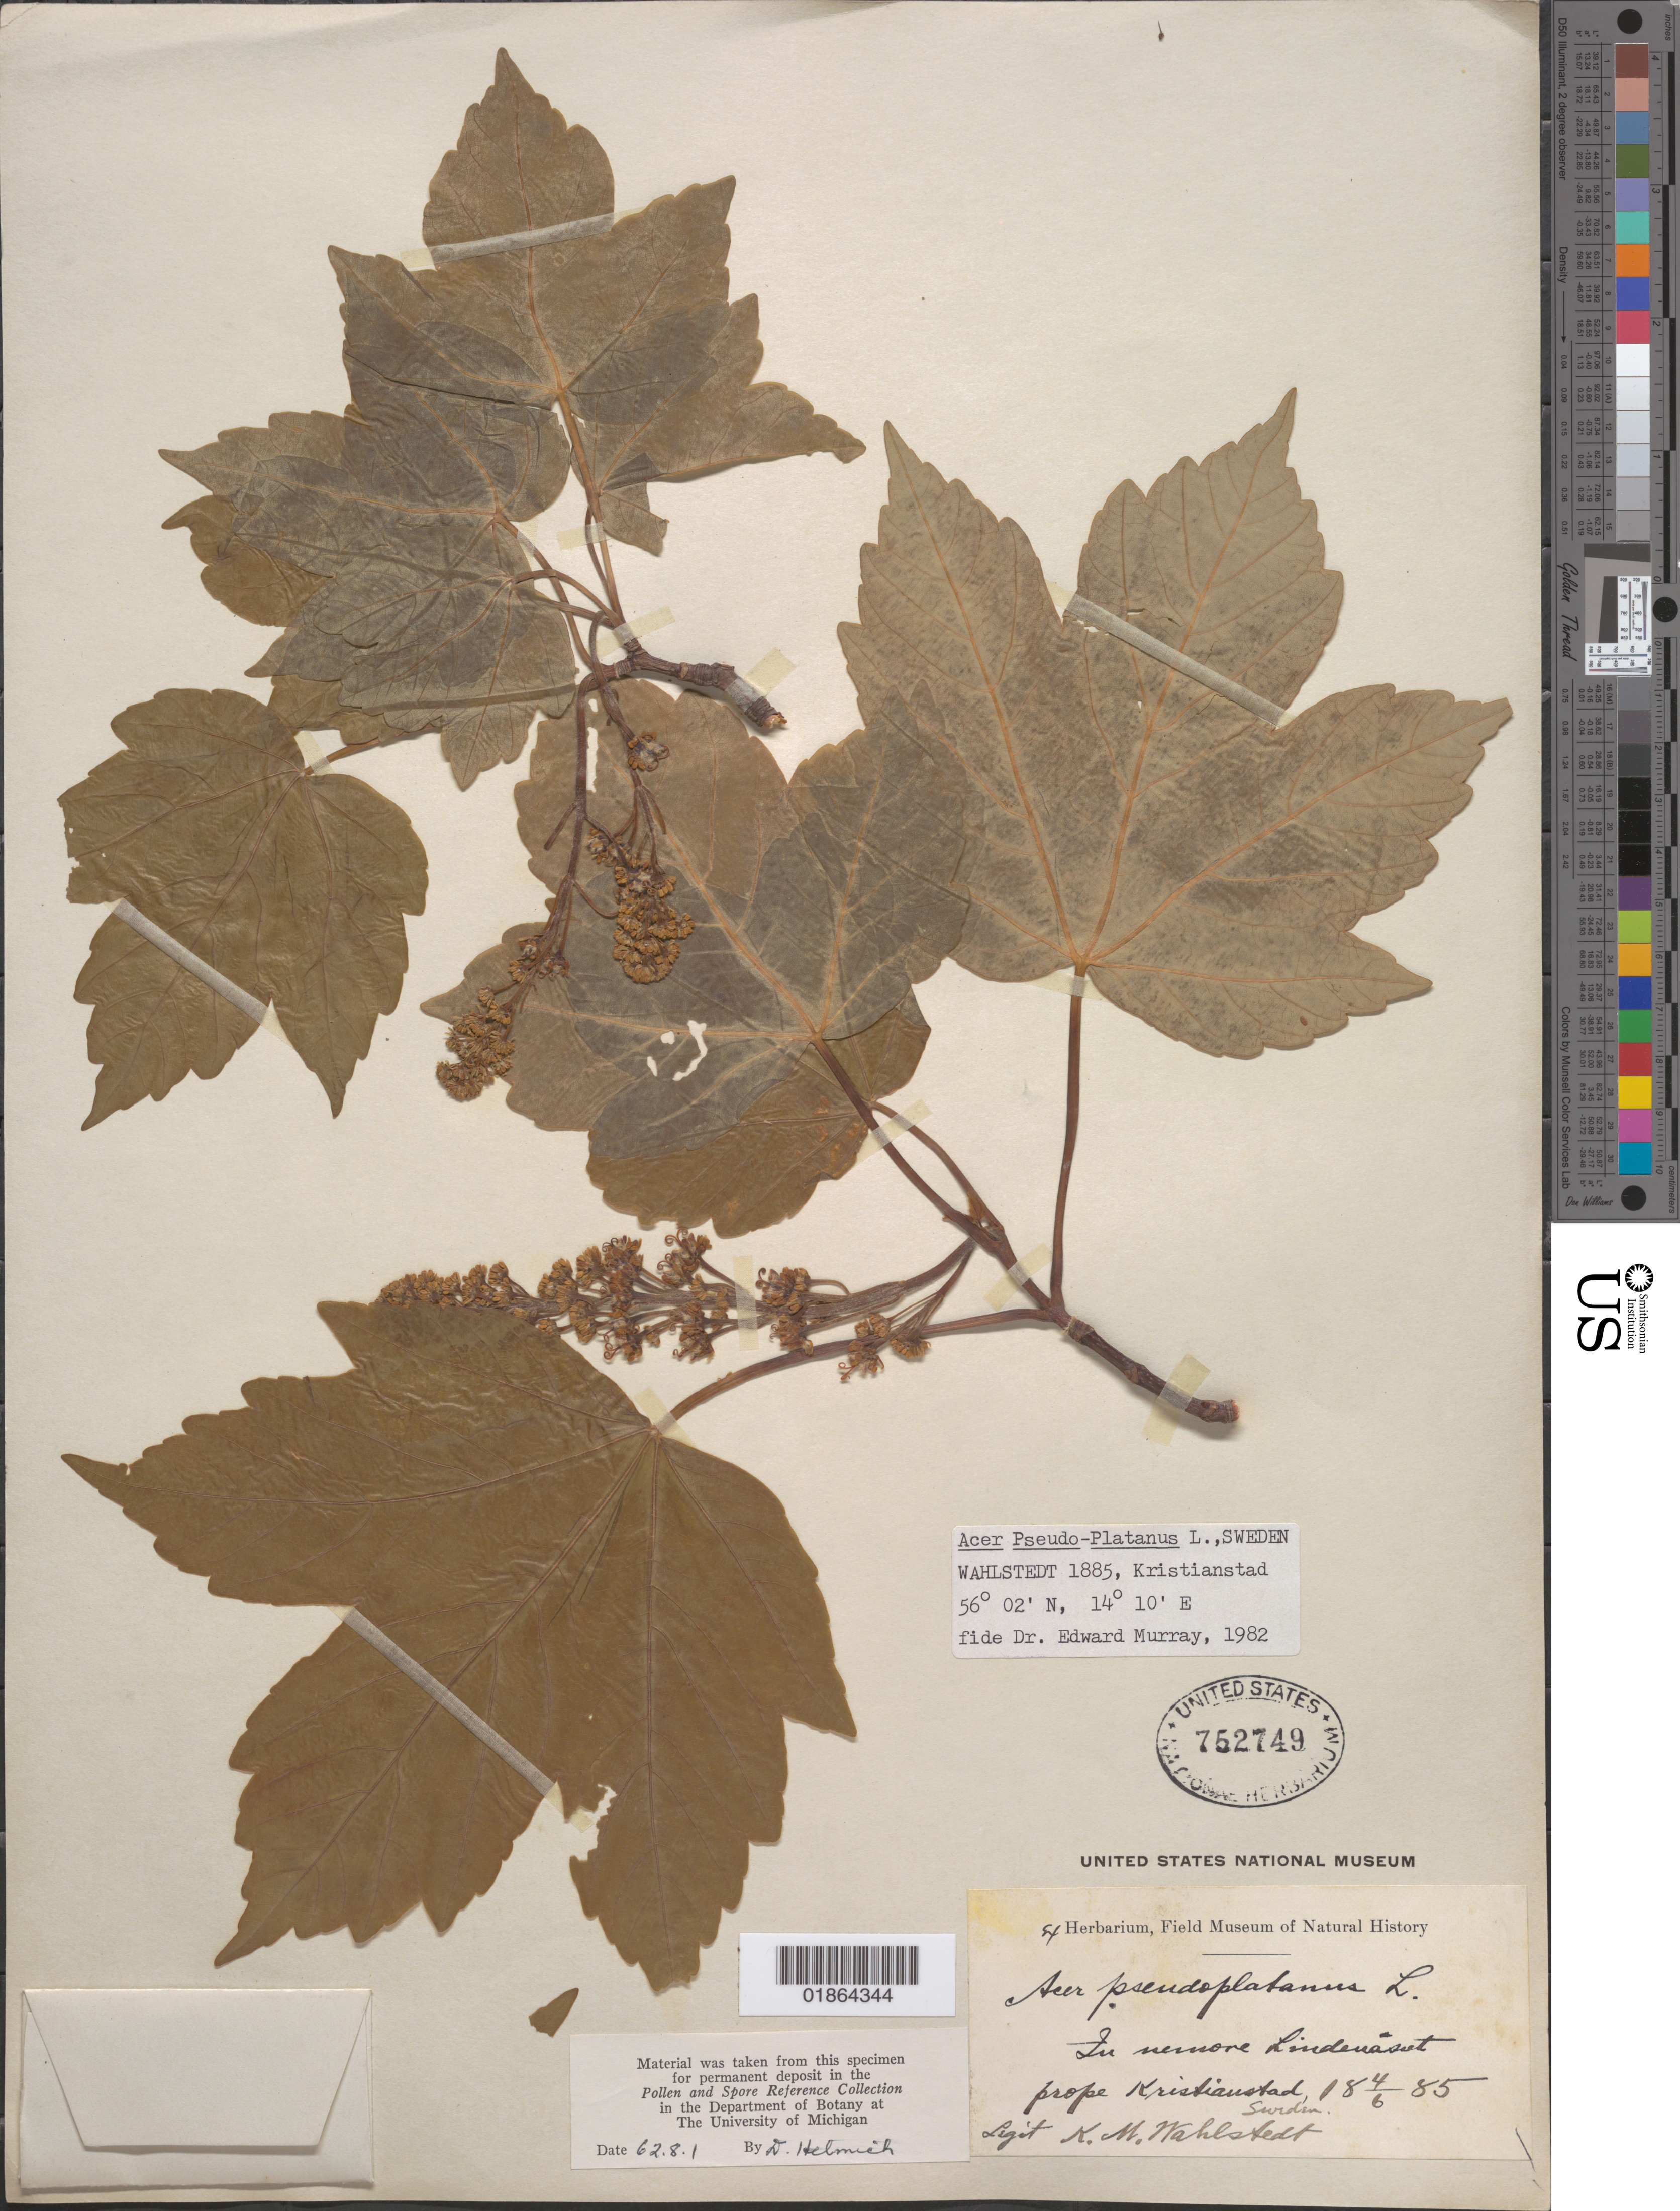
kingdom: Plantae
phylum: Tracheophyta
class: Magnoliopsida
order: Sapindales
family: Sapindaceae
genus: Acer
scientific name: Acer pseudoplatanus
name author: L.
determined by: Murray, Edward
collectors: K. Wahlstedt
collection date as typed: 18 4/6 85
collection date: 1885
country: Sweden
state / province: Skåne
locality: Kristianstad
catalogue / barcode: US 752749